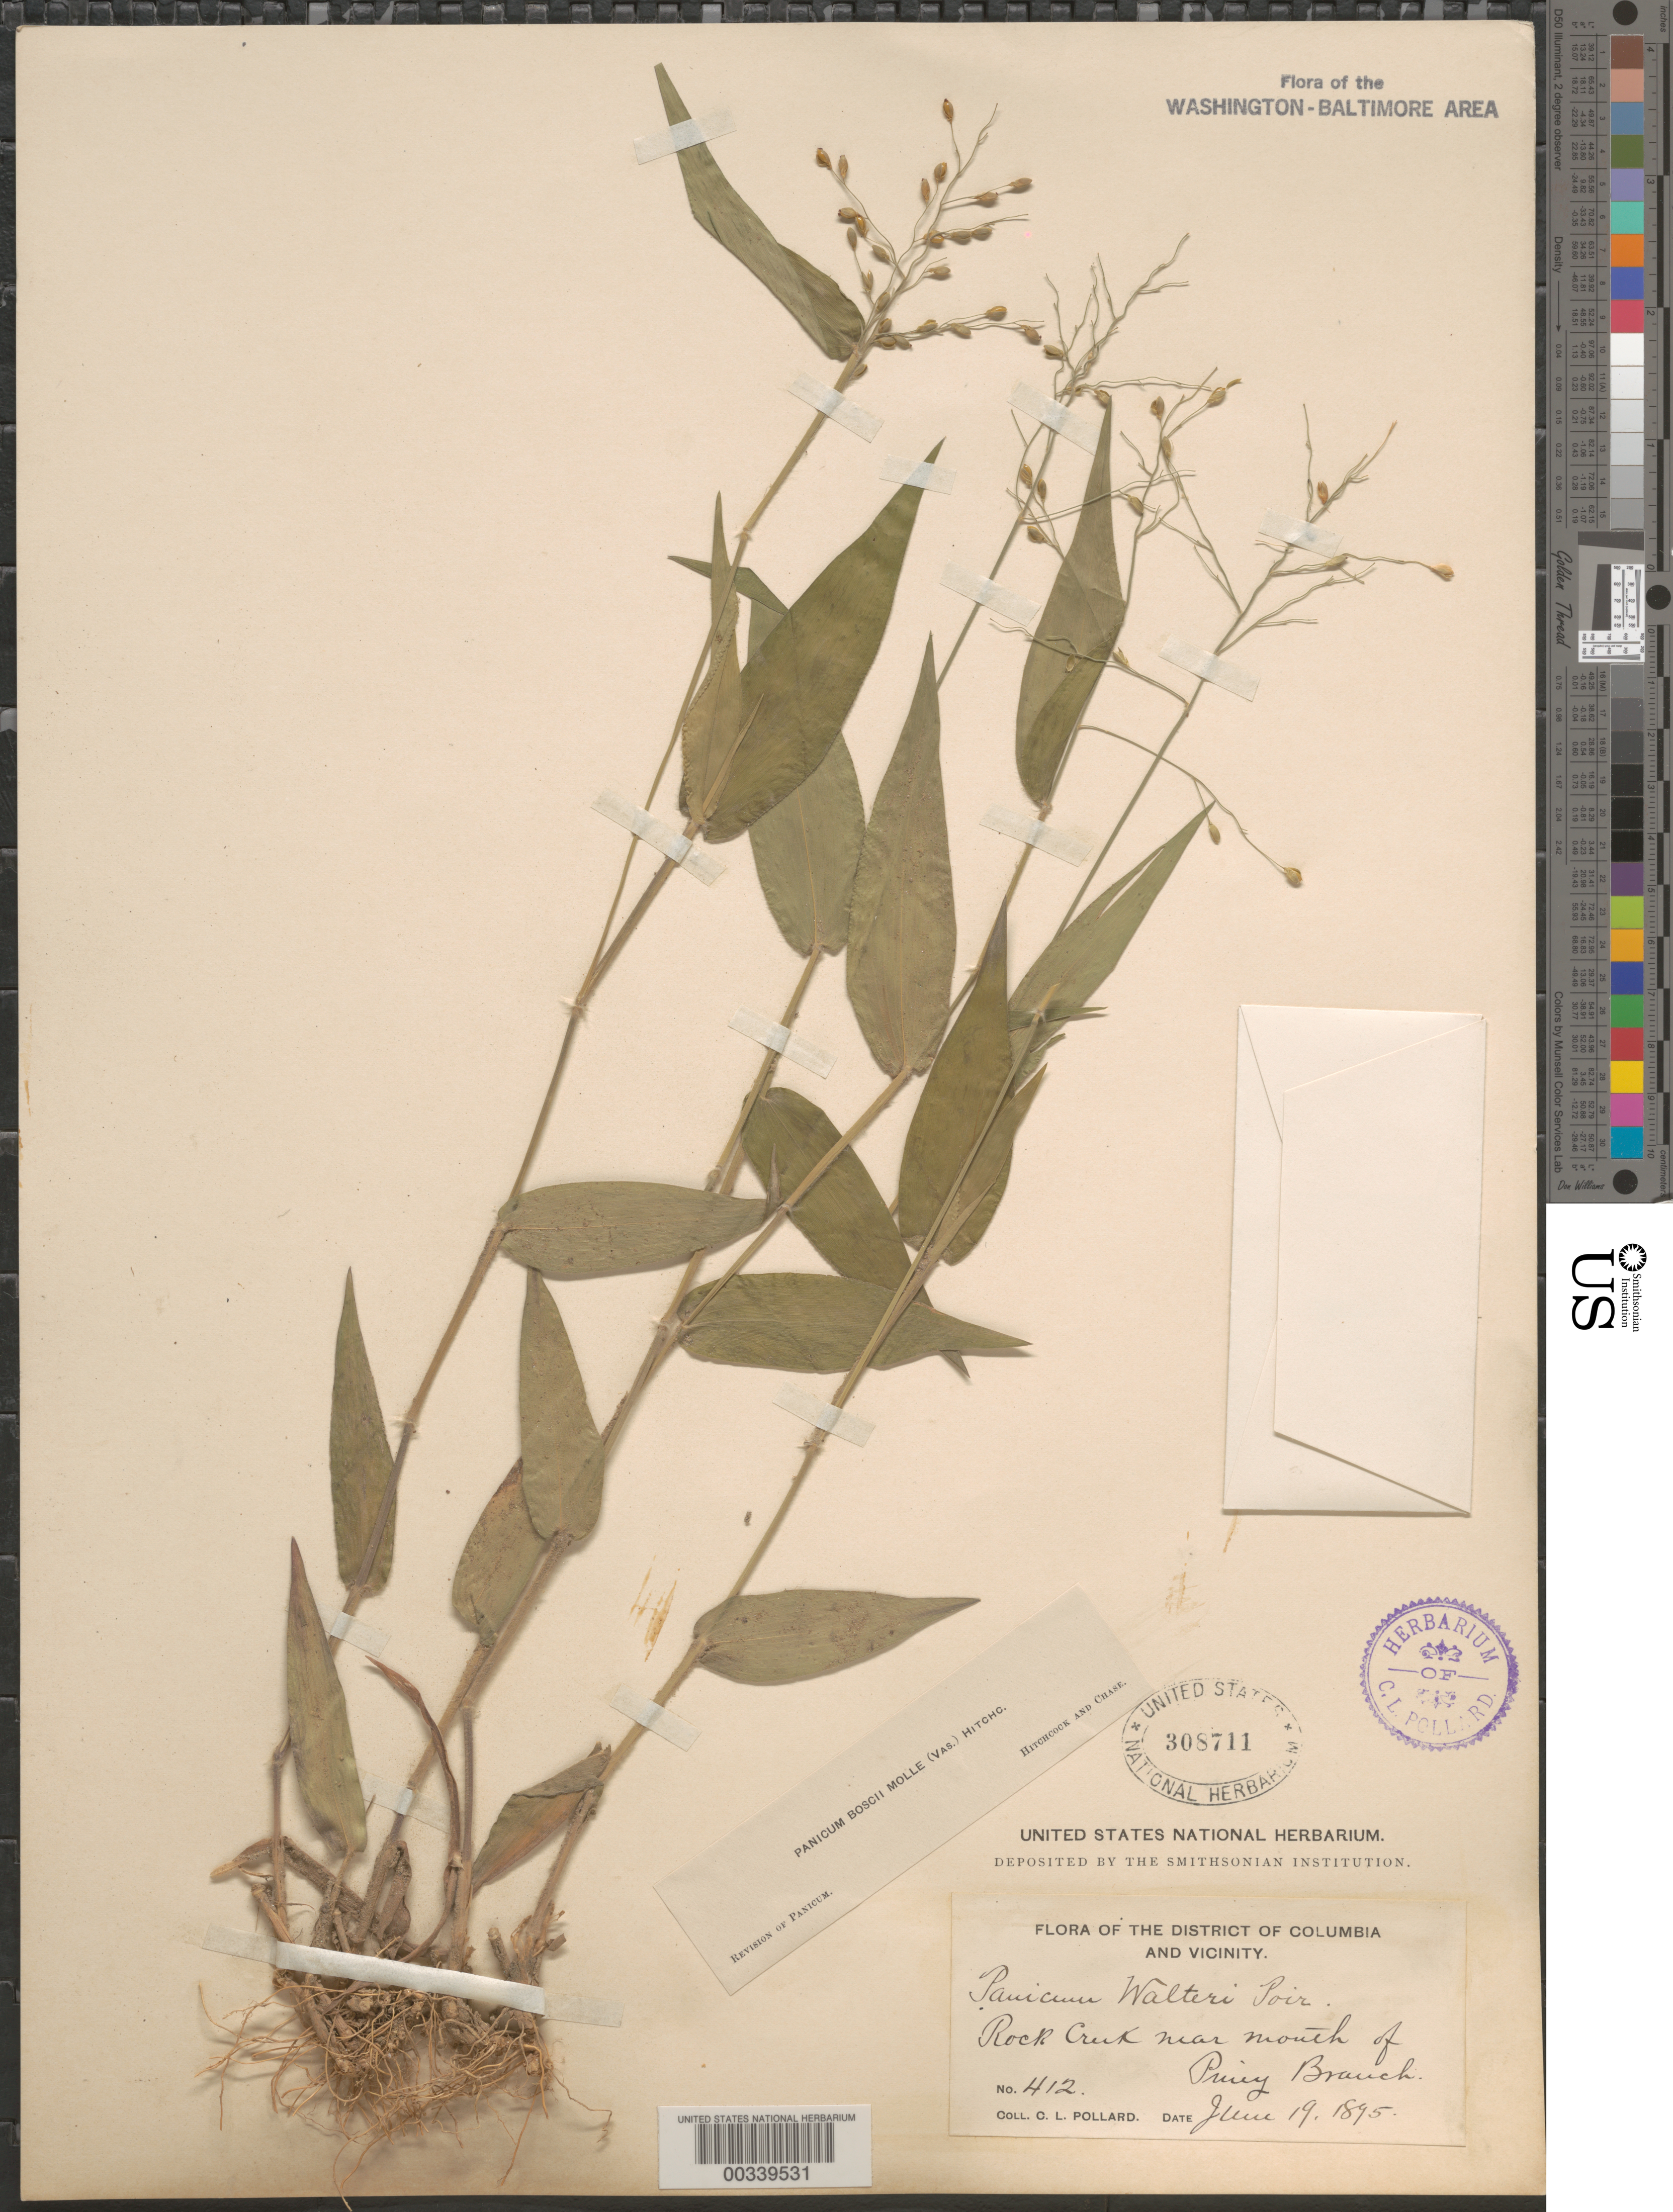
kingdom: Plantae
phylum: Tracheophyta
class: Liliopsida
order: Poales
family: Poaceae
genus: Dichanthelium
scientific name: Dichanthelium boscii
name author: (Poir.) Gould & C.A. Clark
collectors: C. L. Pollard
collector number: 412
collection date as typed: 19 Jun 1895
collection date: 1895-06-19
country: United States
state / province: District of Columbia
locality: Rock Creek, near mouth of Piney Branch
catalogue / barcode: US 308711